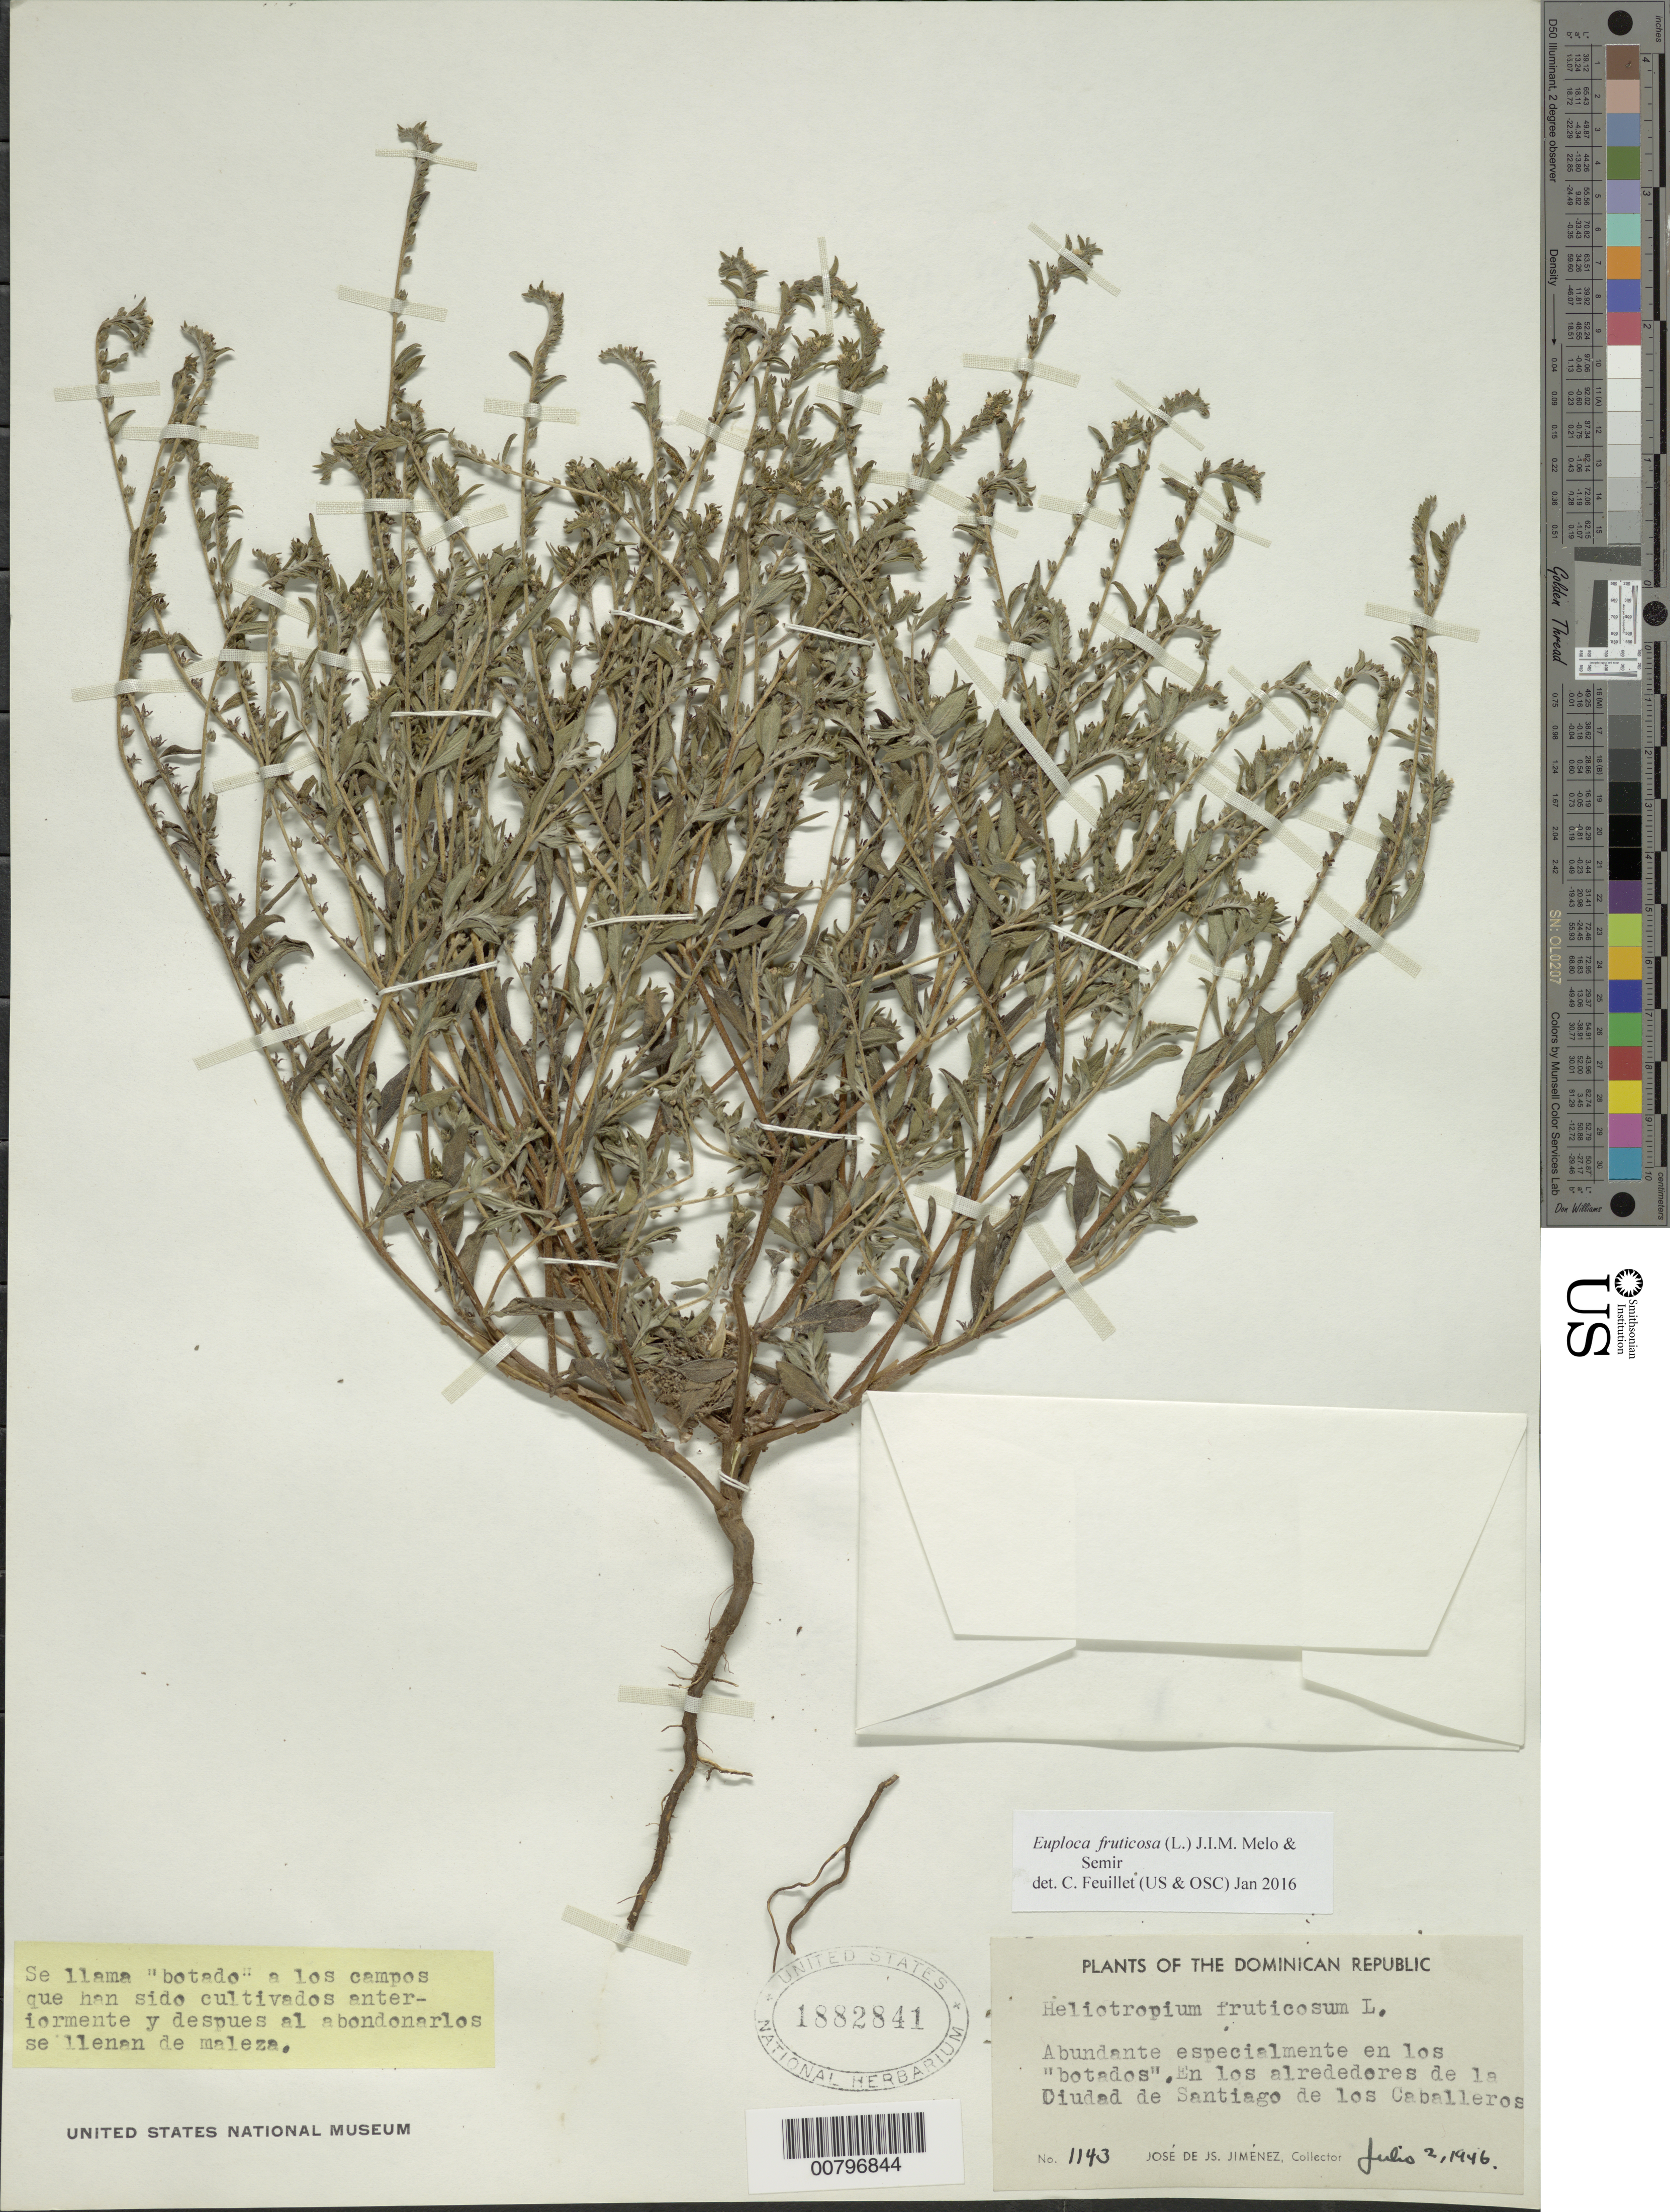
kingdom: Plantae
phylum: Tracheophyta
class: Magnoliopsida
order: Boraginales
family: Heliotropiaceae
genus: Euploca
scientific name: Euploca fruticosa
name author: (L.) J.I.M. Melo & Semir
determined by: Feuillet, C.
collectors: J. J. Jiménez Almonte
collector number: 1143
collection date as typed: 02 Jul 1946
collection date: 1946-07-02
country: Dominican Republic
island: Hispaniola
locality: Around the city of Santiago de los Caballeros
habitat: "botados", cultivated lands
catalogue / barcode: US 1882841